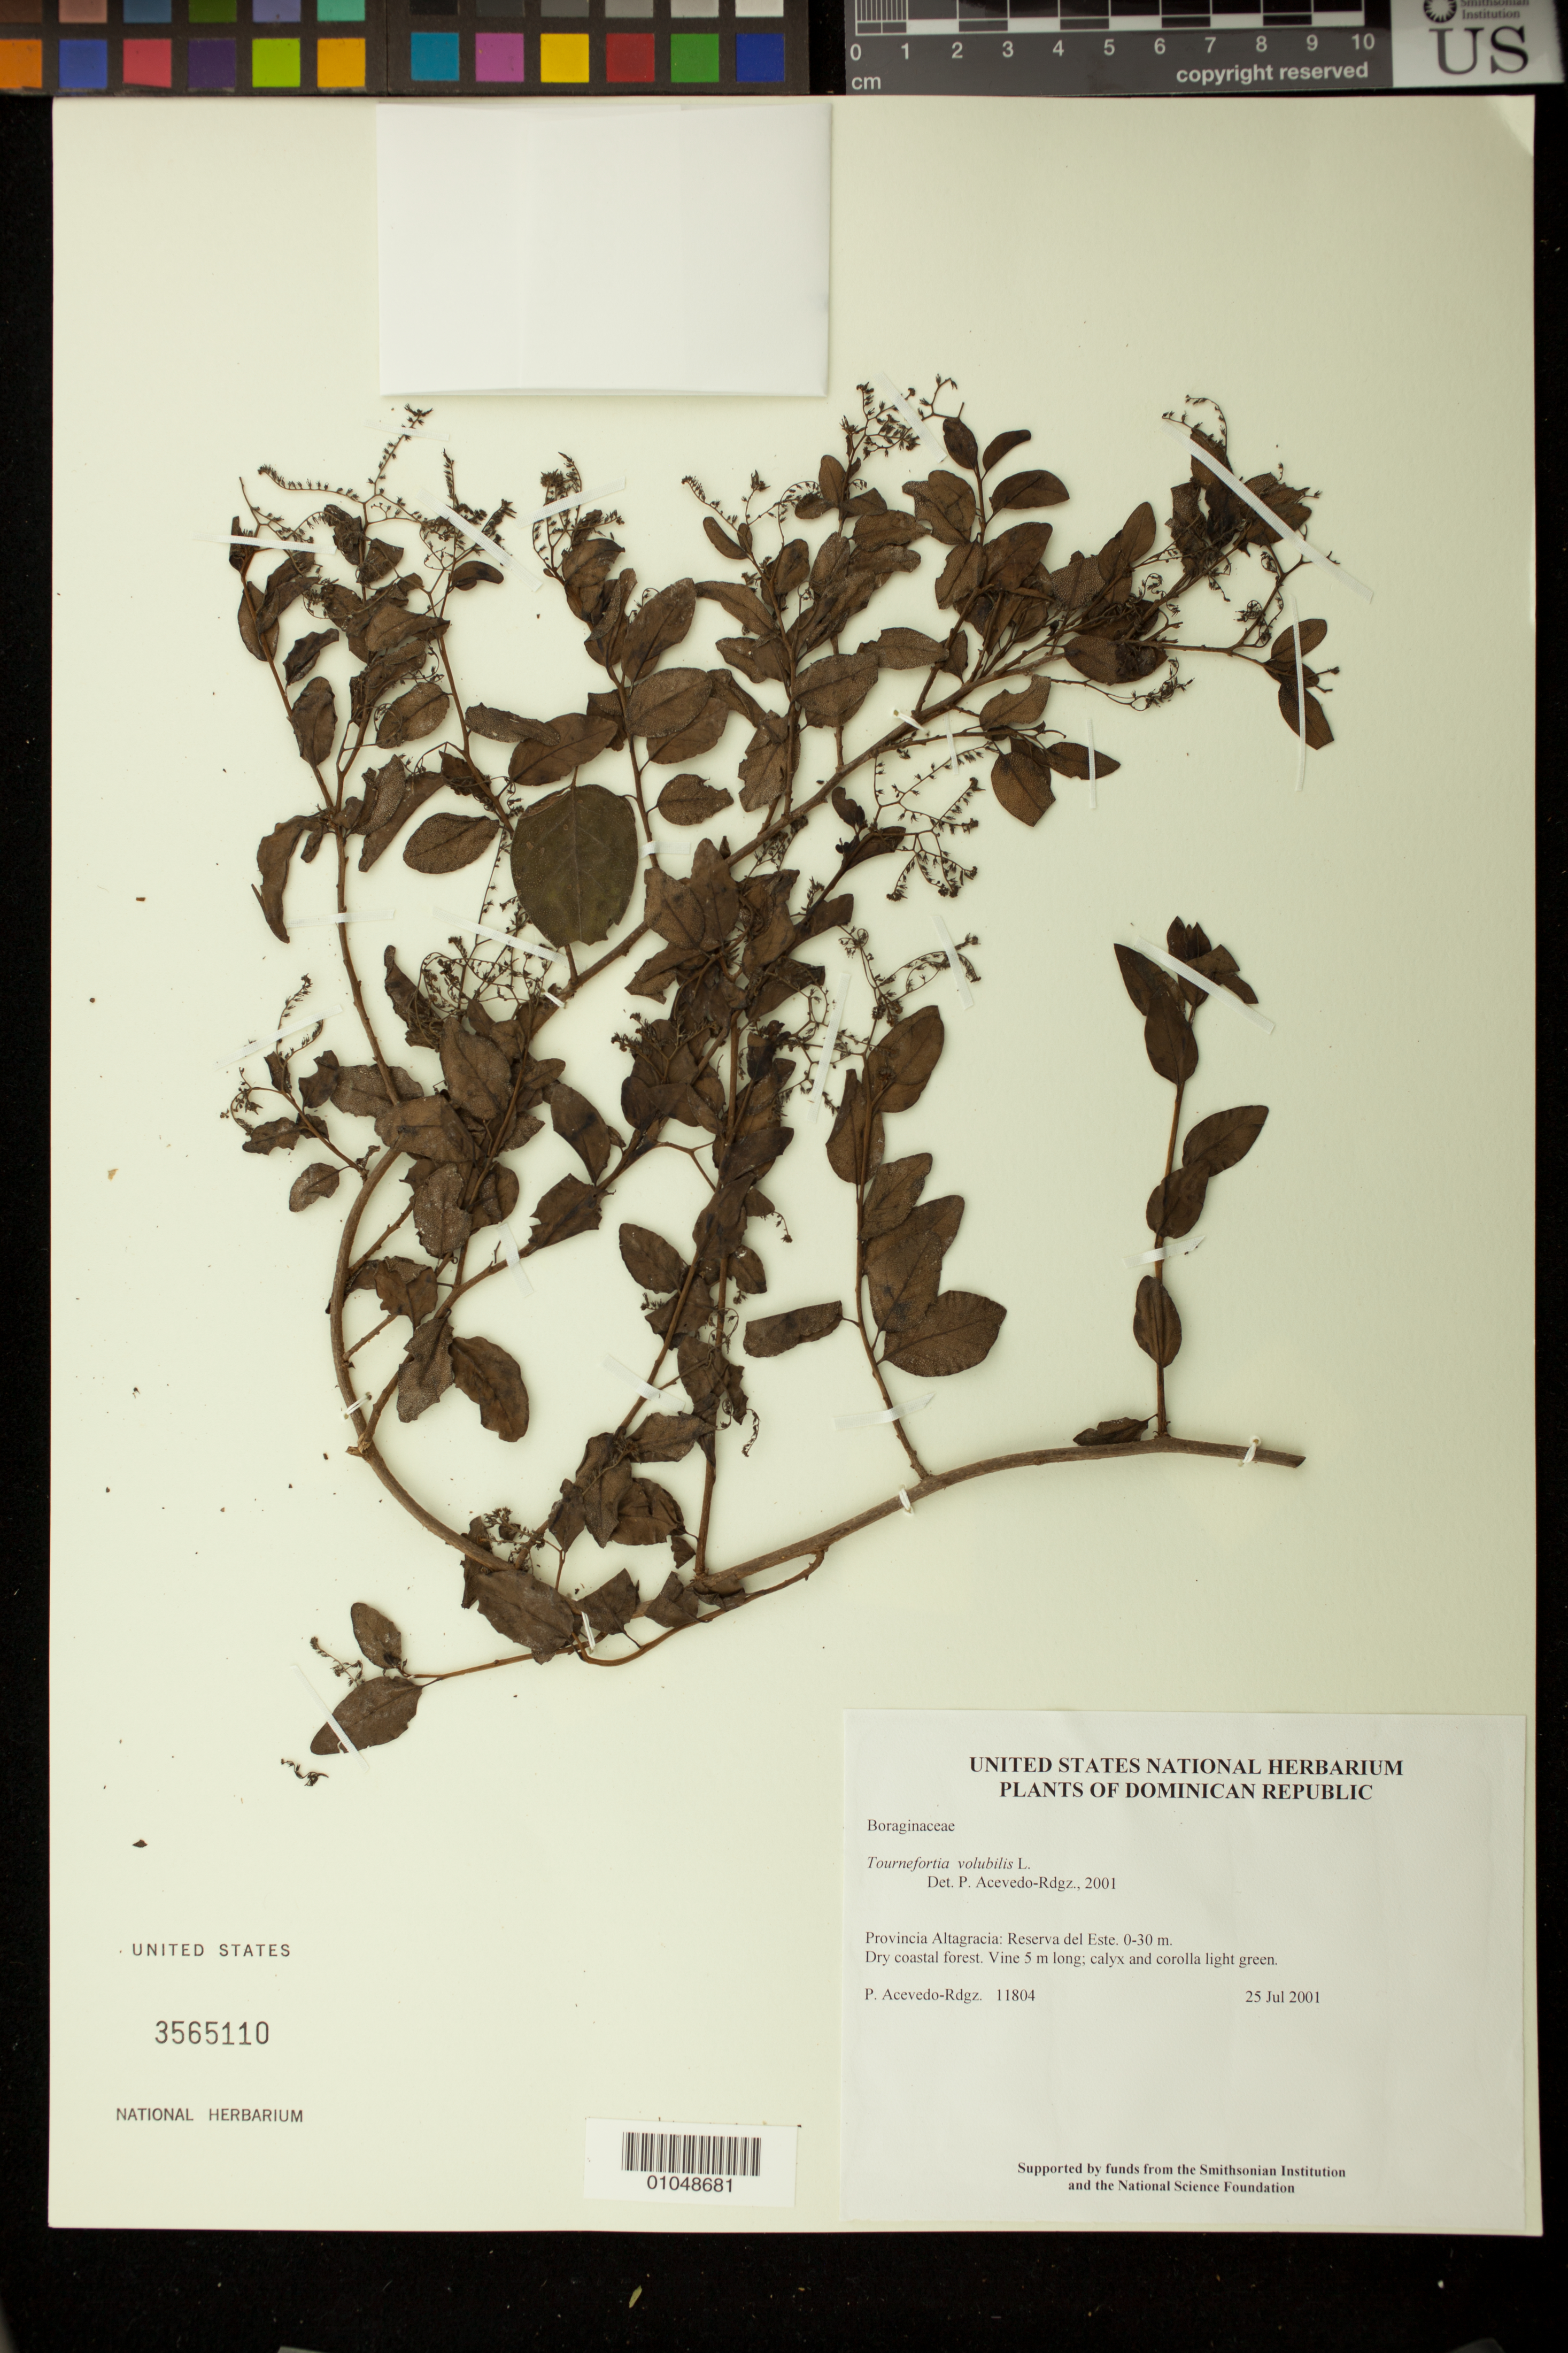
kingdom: Plantae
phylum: Tracheophyta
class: Magnoliopsida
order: Boraginales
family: Heliotropiaceae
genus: Myriopus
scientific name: Myriopus volubilis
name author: (L.) Small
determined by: Feuillet, C.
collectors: P. Acevedo-Rodr.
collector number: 11804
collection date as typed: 25 Jul 2001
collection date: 2001-07-25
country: Dominican Republic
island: Hispaniola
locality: Provincia Altagracia: Reserva del Este.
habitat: Dry coastal forest.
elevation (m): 0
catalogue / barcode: US 3565110